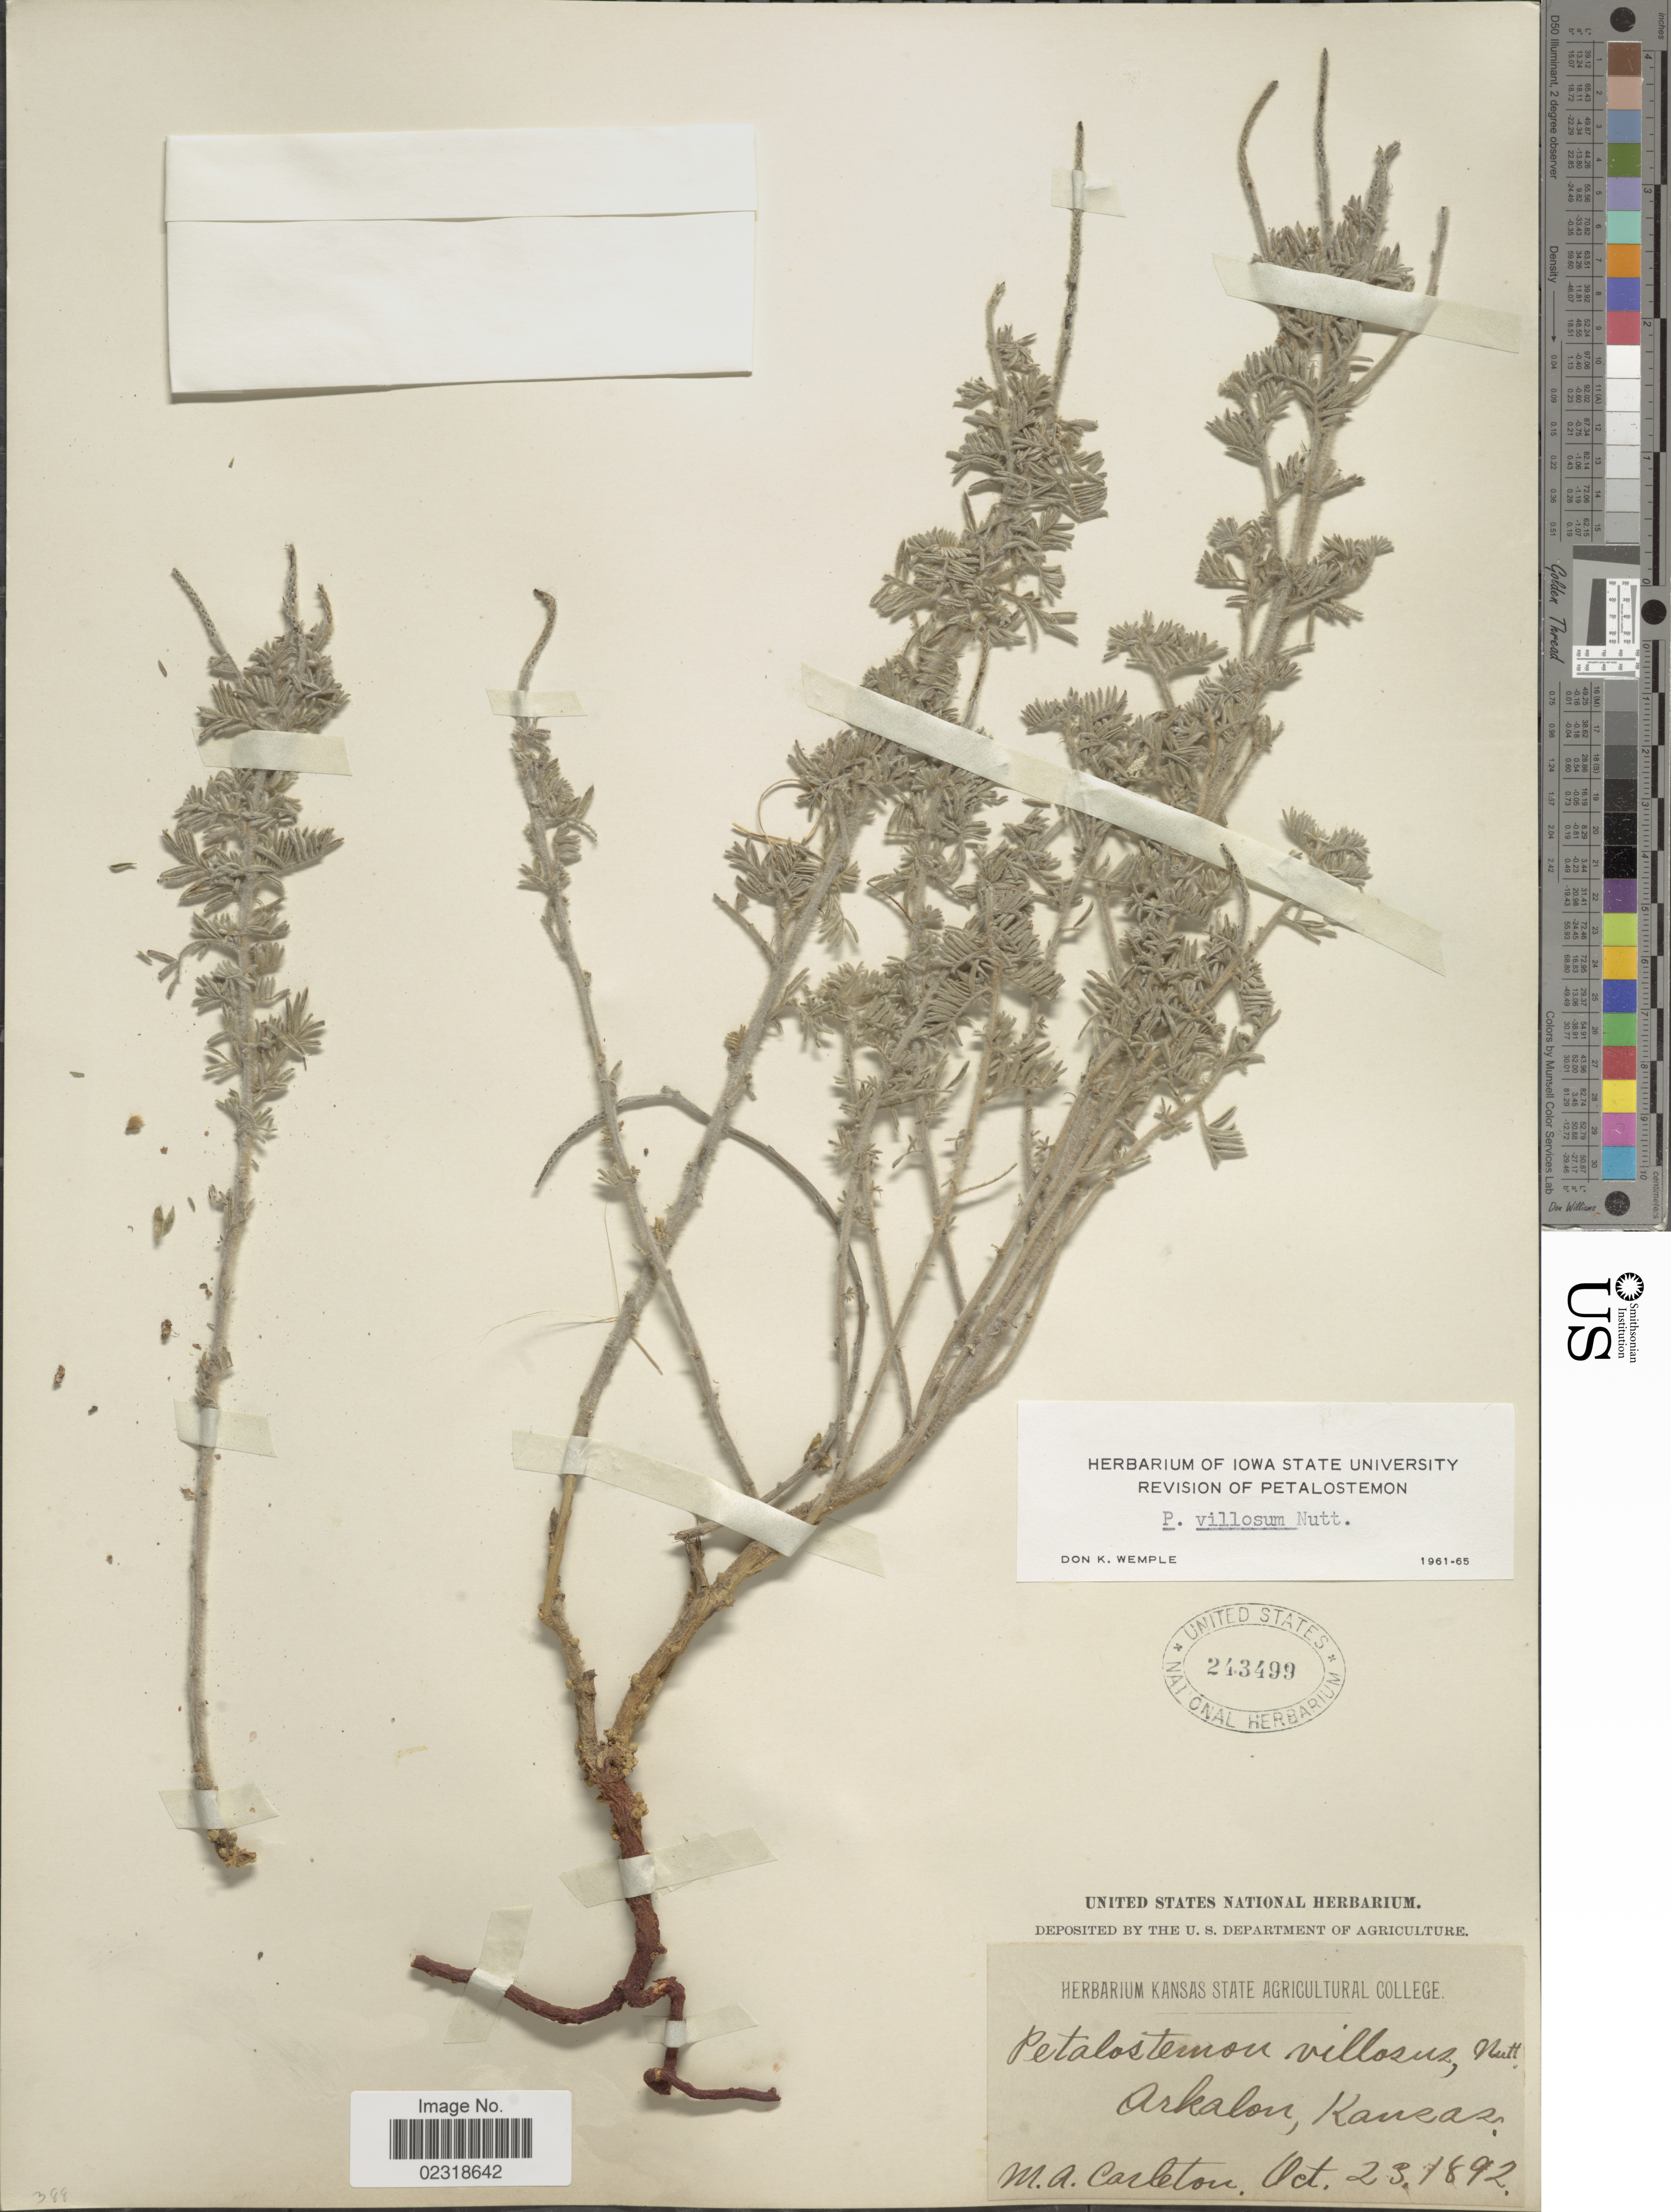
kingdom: Plantae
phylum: Tracheophyta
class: Magnoliopsida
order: Fabales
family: Fabaceae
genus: Dalea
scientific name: Dalea villosa var. villosa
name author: (Nutt.) Spreng.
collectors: M. A. Carleton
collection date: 1892-10-23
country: United States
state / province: Kansas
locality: Orkalon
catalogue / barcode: US 243499